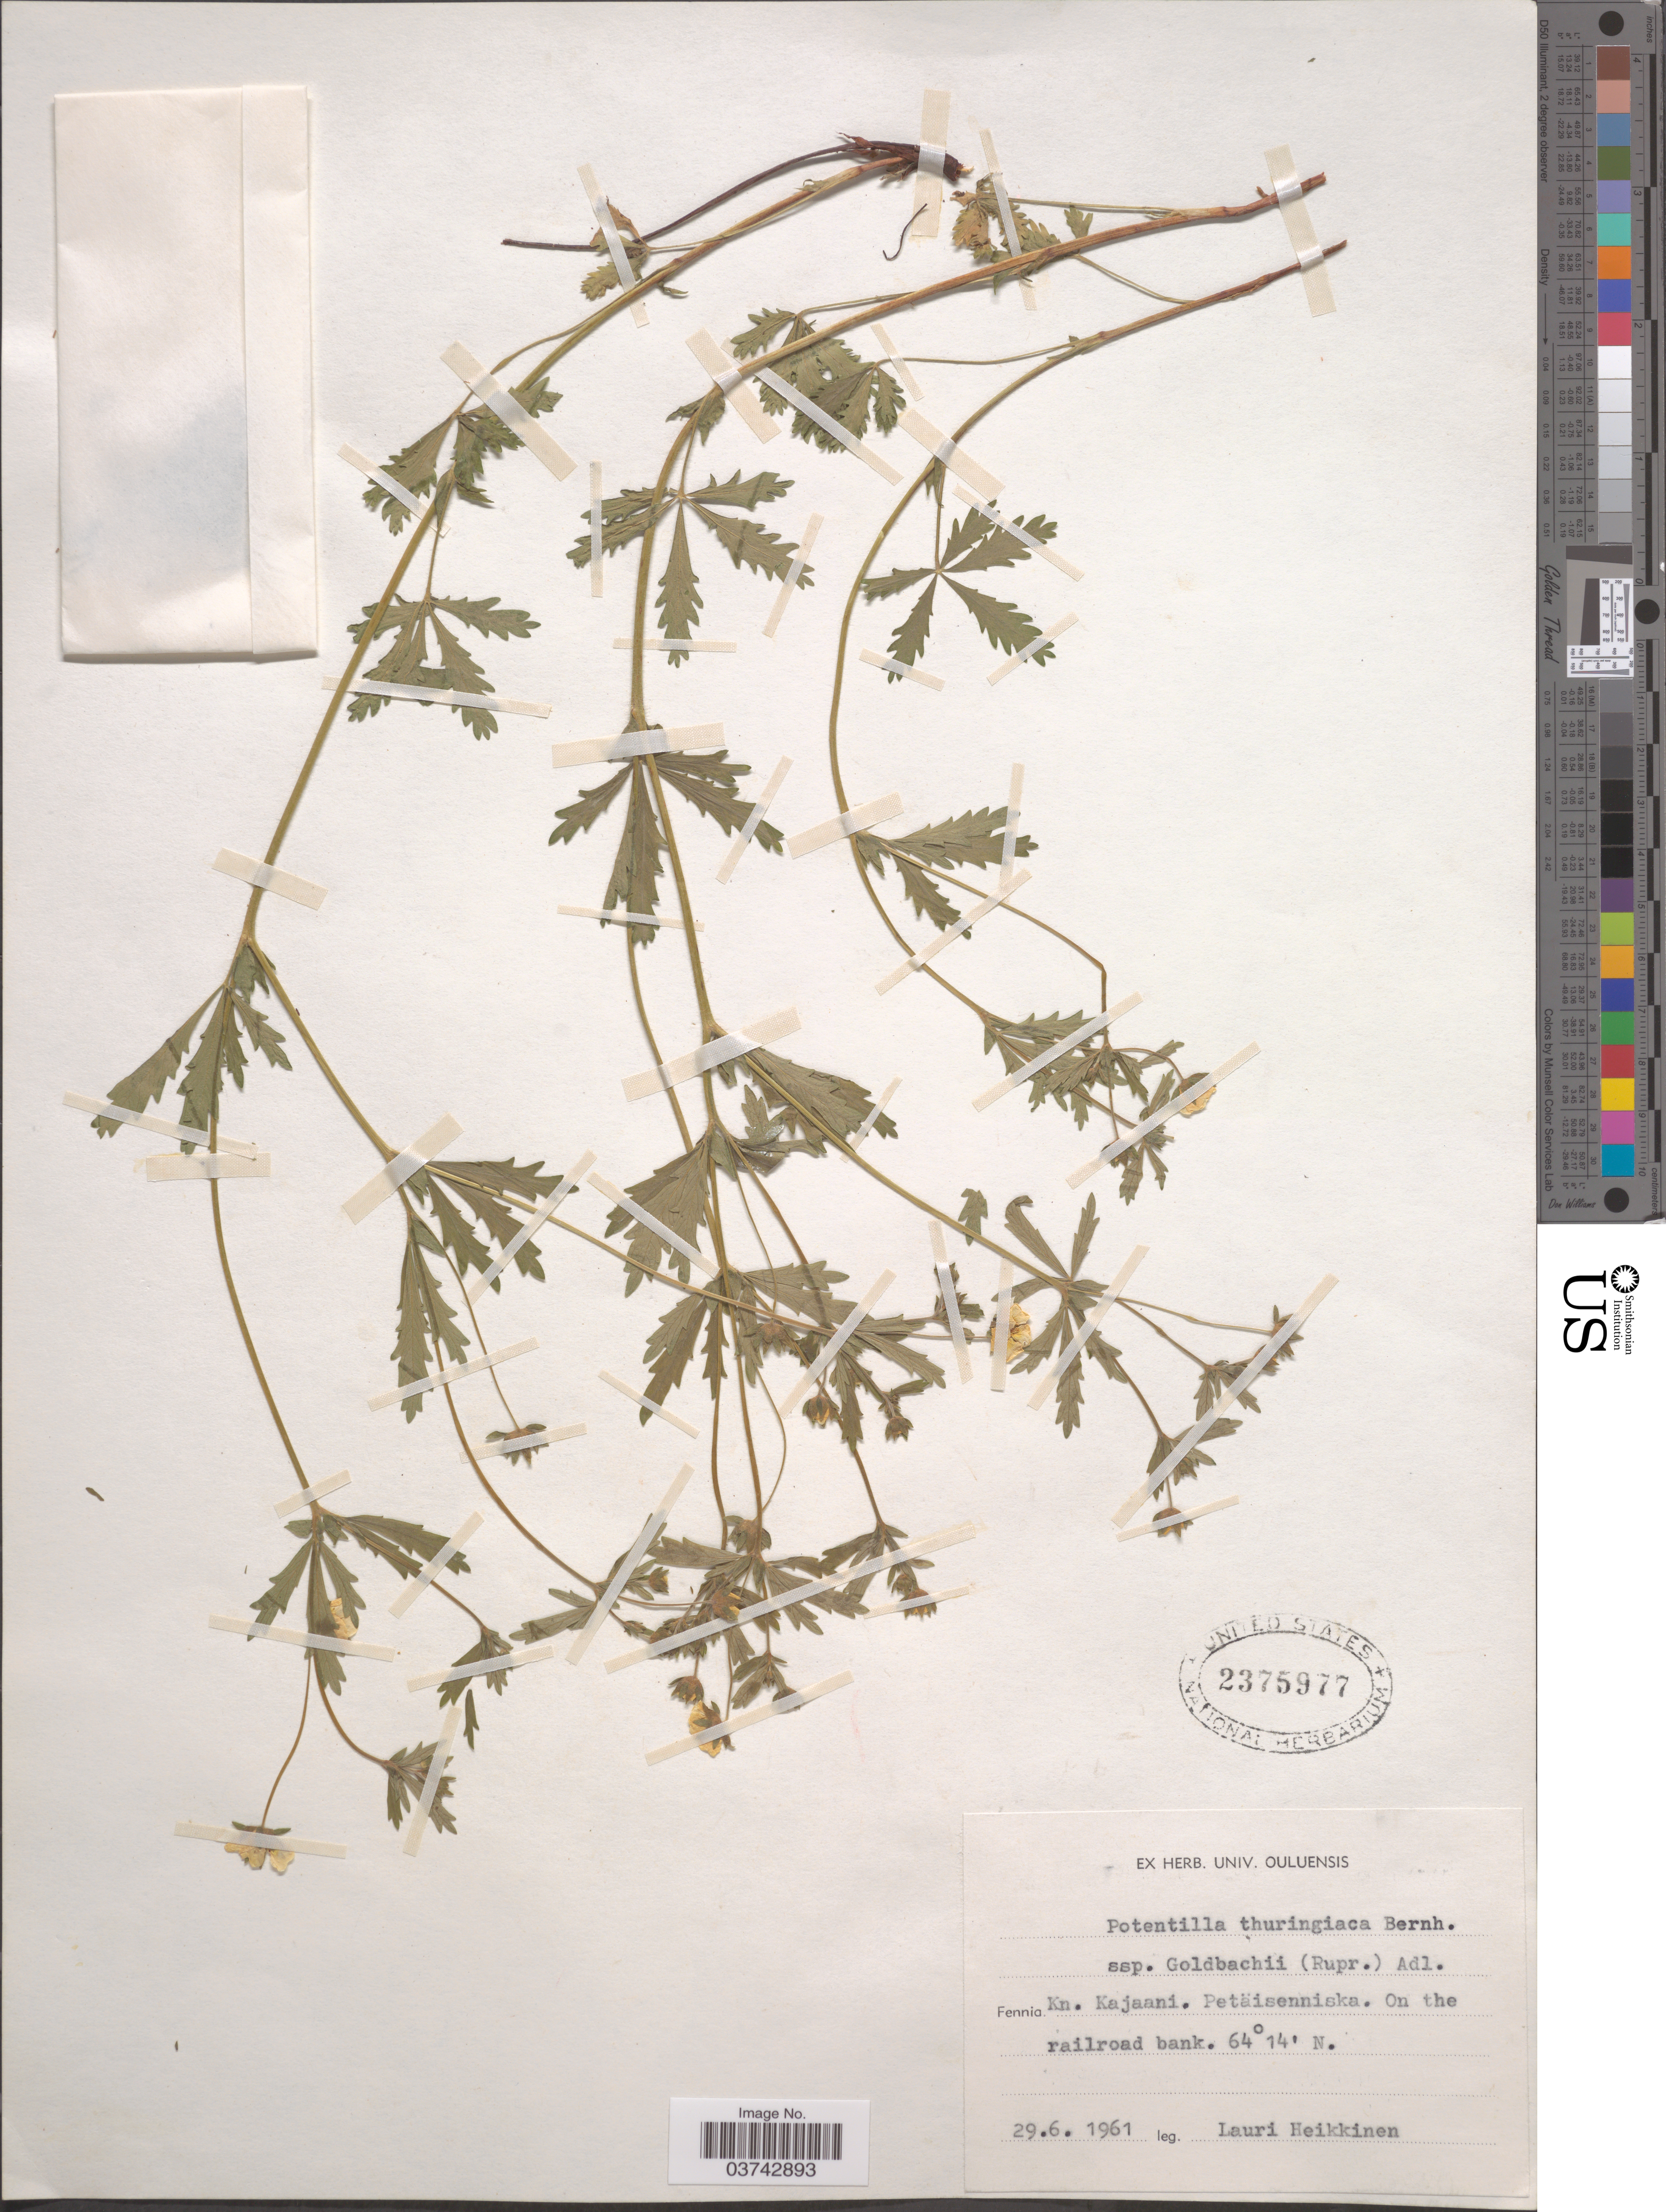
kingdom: Plantae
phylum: Tracheophyta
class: Magnoliopsida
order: Rosales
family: Rosaceae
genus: Potentilla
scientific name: Potentilla thuringiaca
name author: Bernh. ex Link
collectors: L. Heikkinen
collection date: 1961-06-29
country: Finland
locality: Fennia Kn. Kajaani. Petäisenniska. On the railroad bank.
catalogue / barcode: US 2375977